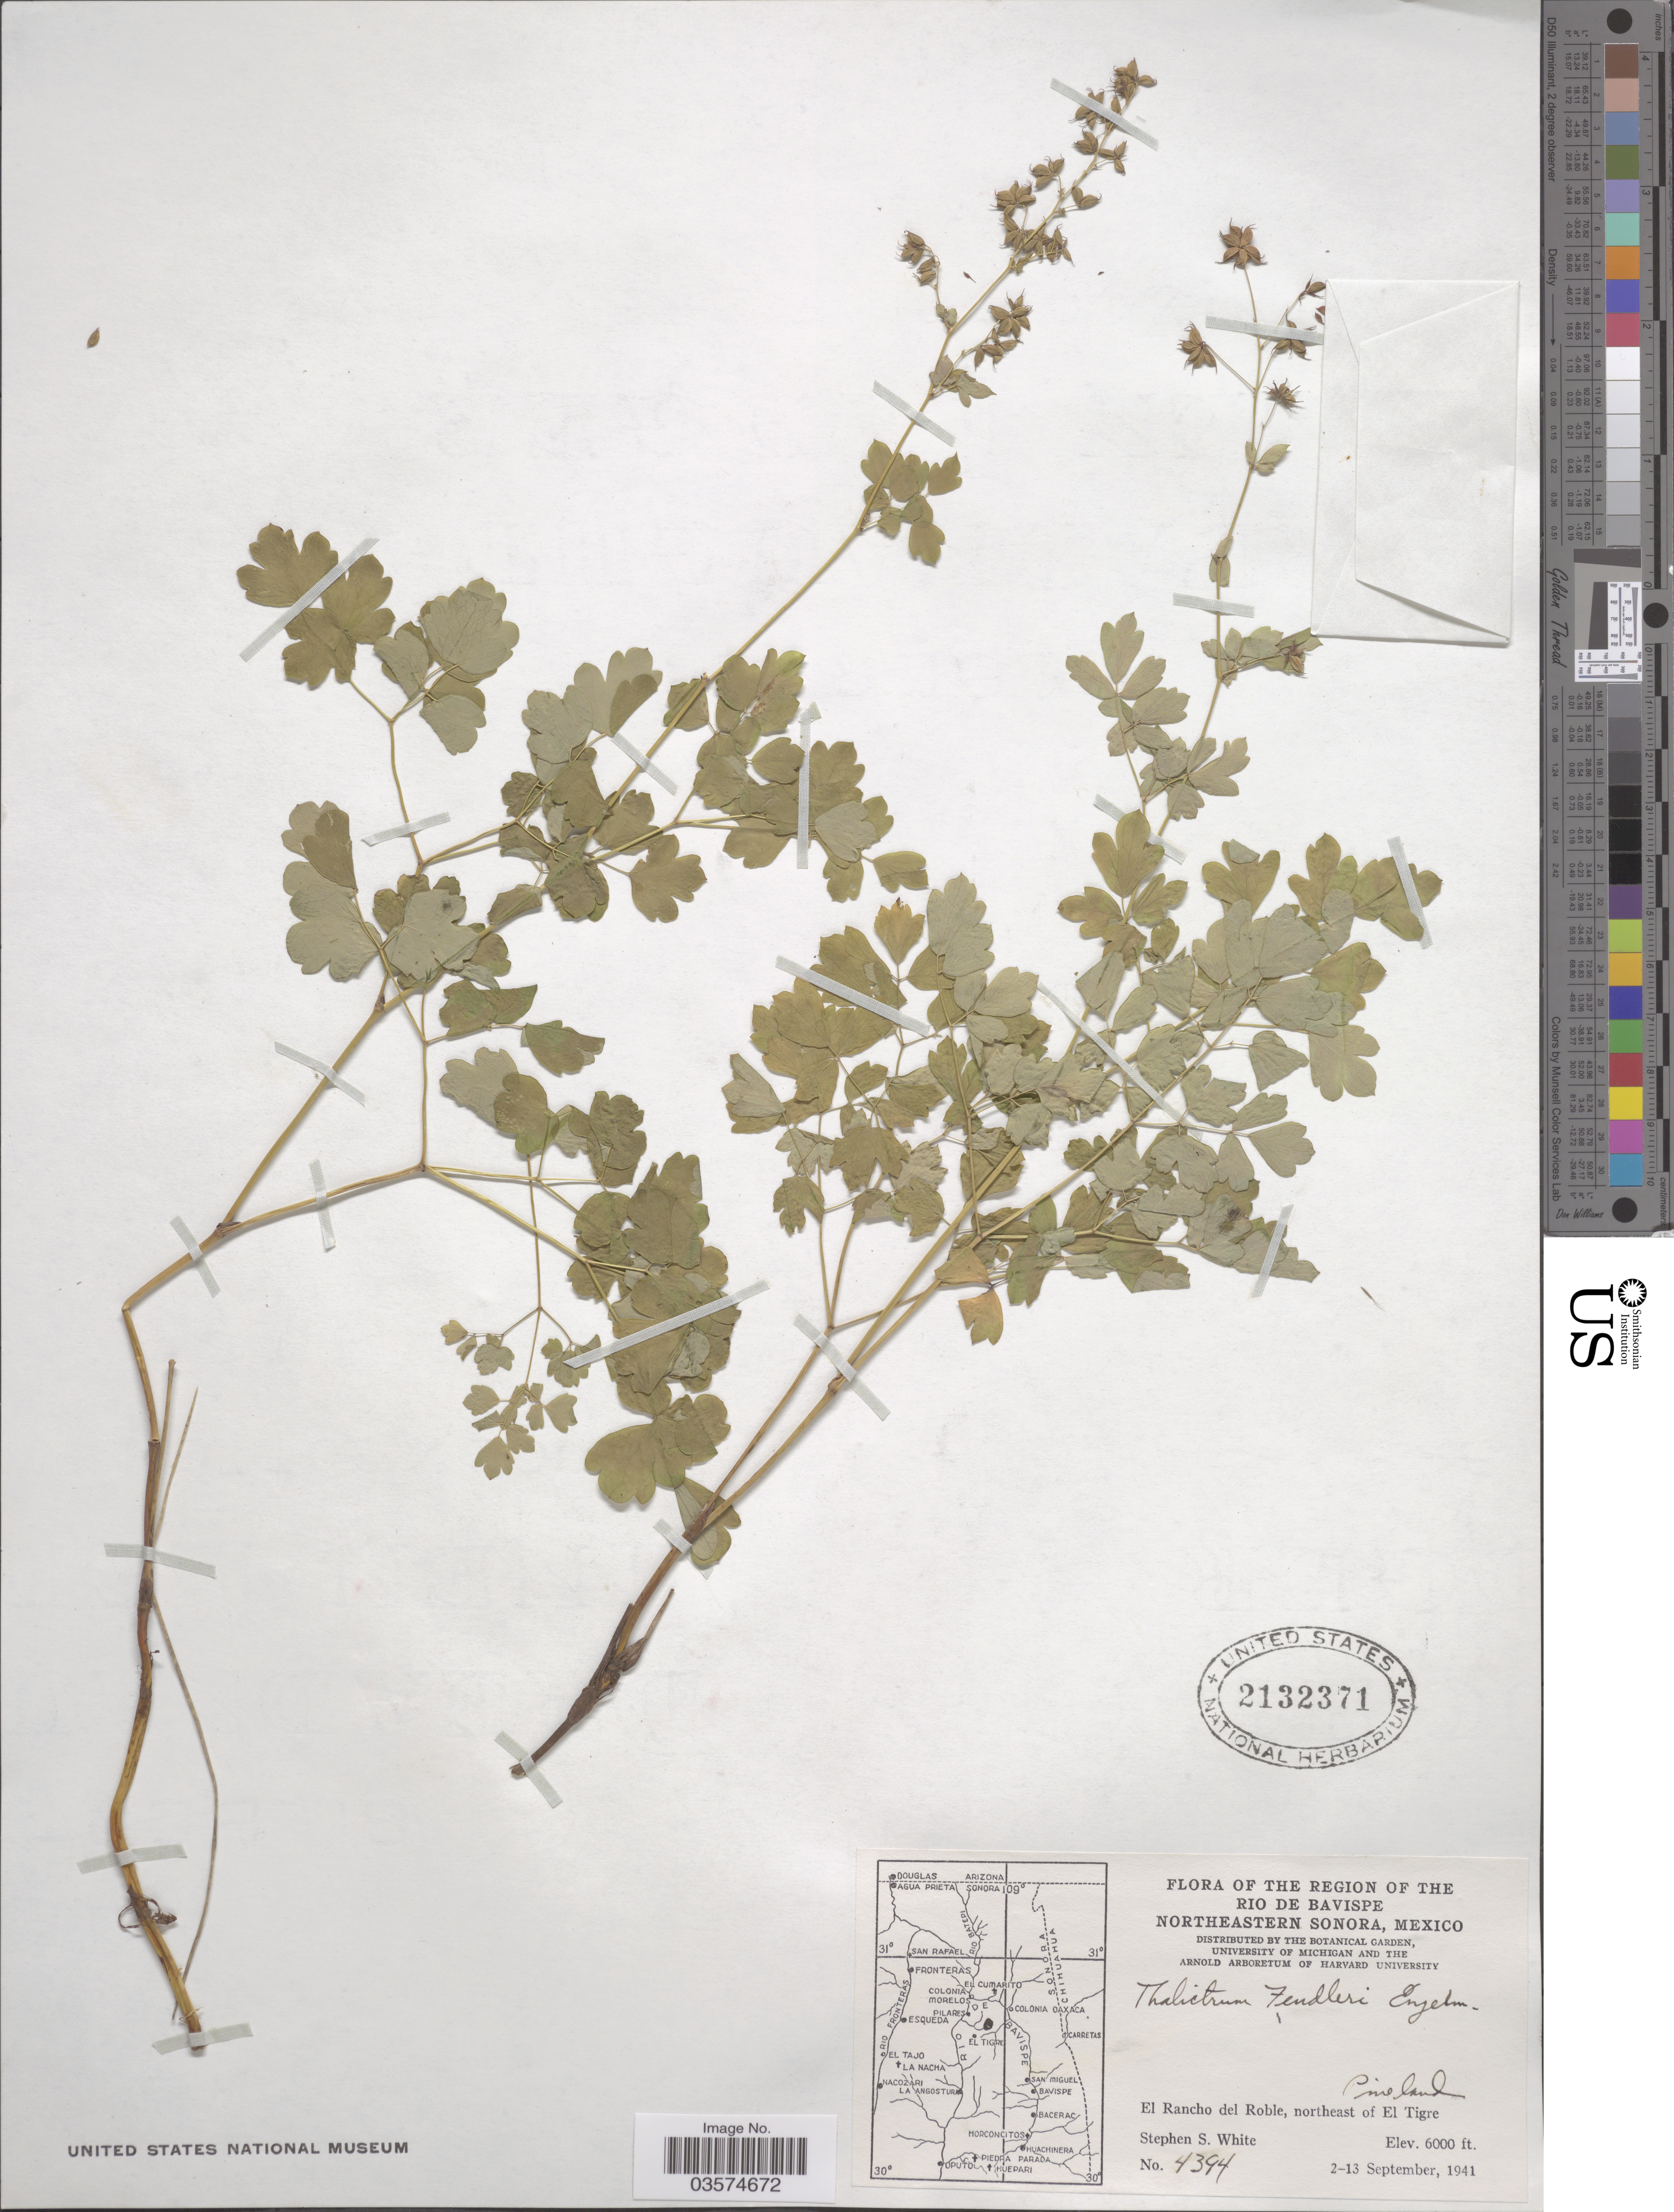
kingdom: Plantae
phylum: Tracheophyta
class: Magnoliopsida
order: Ranunculales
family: Ranunculaceae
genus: Thalictrum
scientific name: Thalictrum fendleri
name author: Engelm. ex A. Gray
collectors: S. S. White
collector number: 4394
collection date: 1941-09-02/1941-09-13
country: Mexico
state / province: Sonora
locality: The Region of the Rio de Bavispe, Northeastern Sonora. El Rancho del Roble, northeast of El Tigre.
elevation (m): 1829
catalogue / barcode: US 2132371